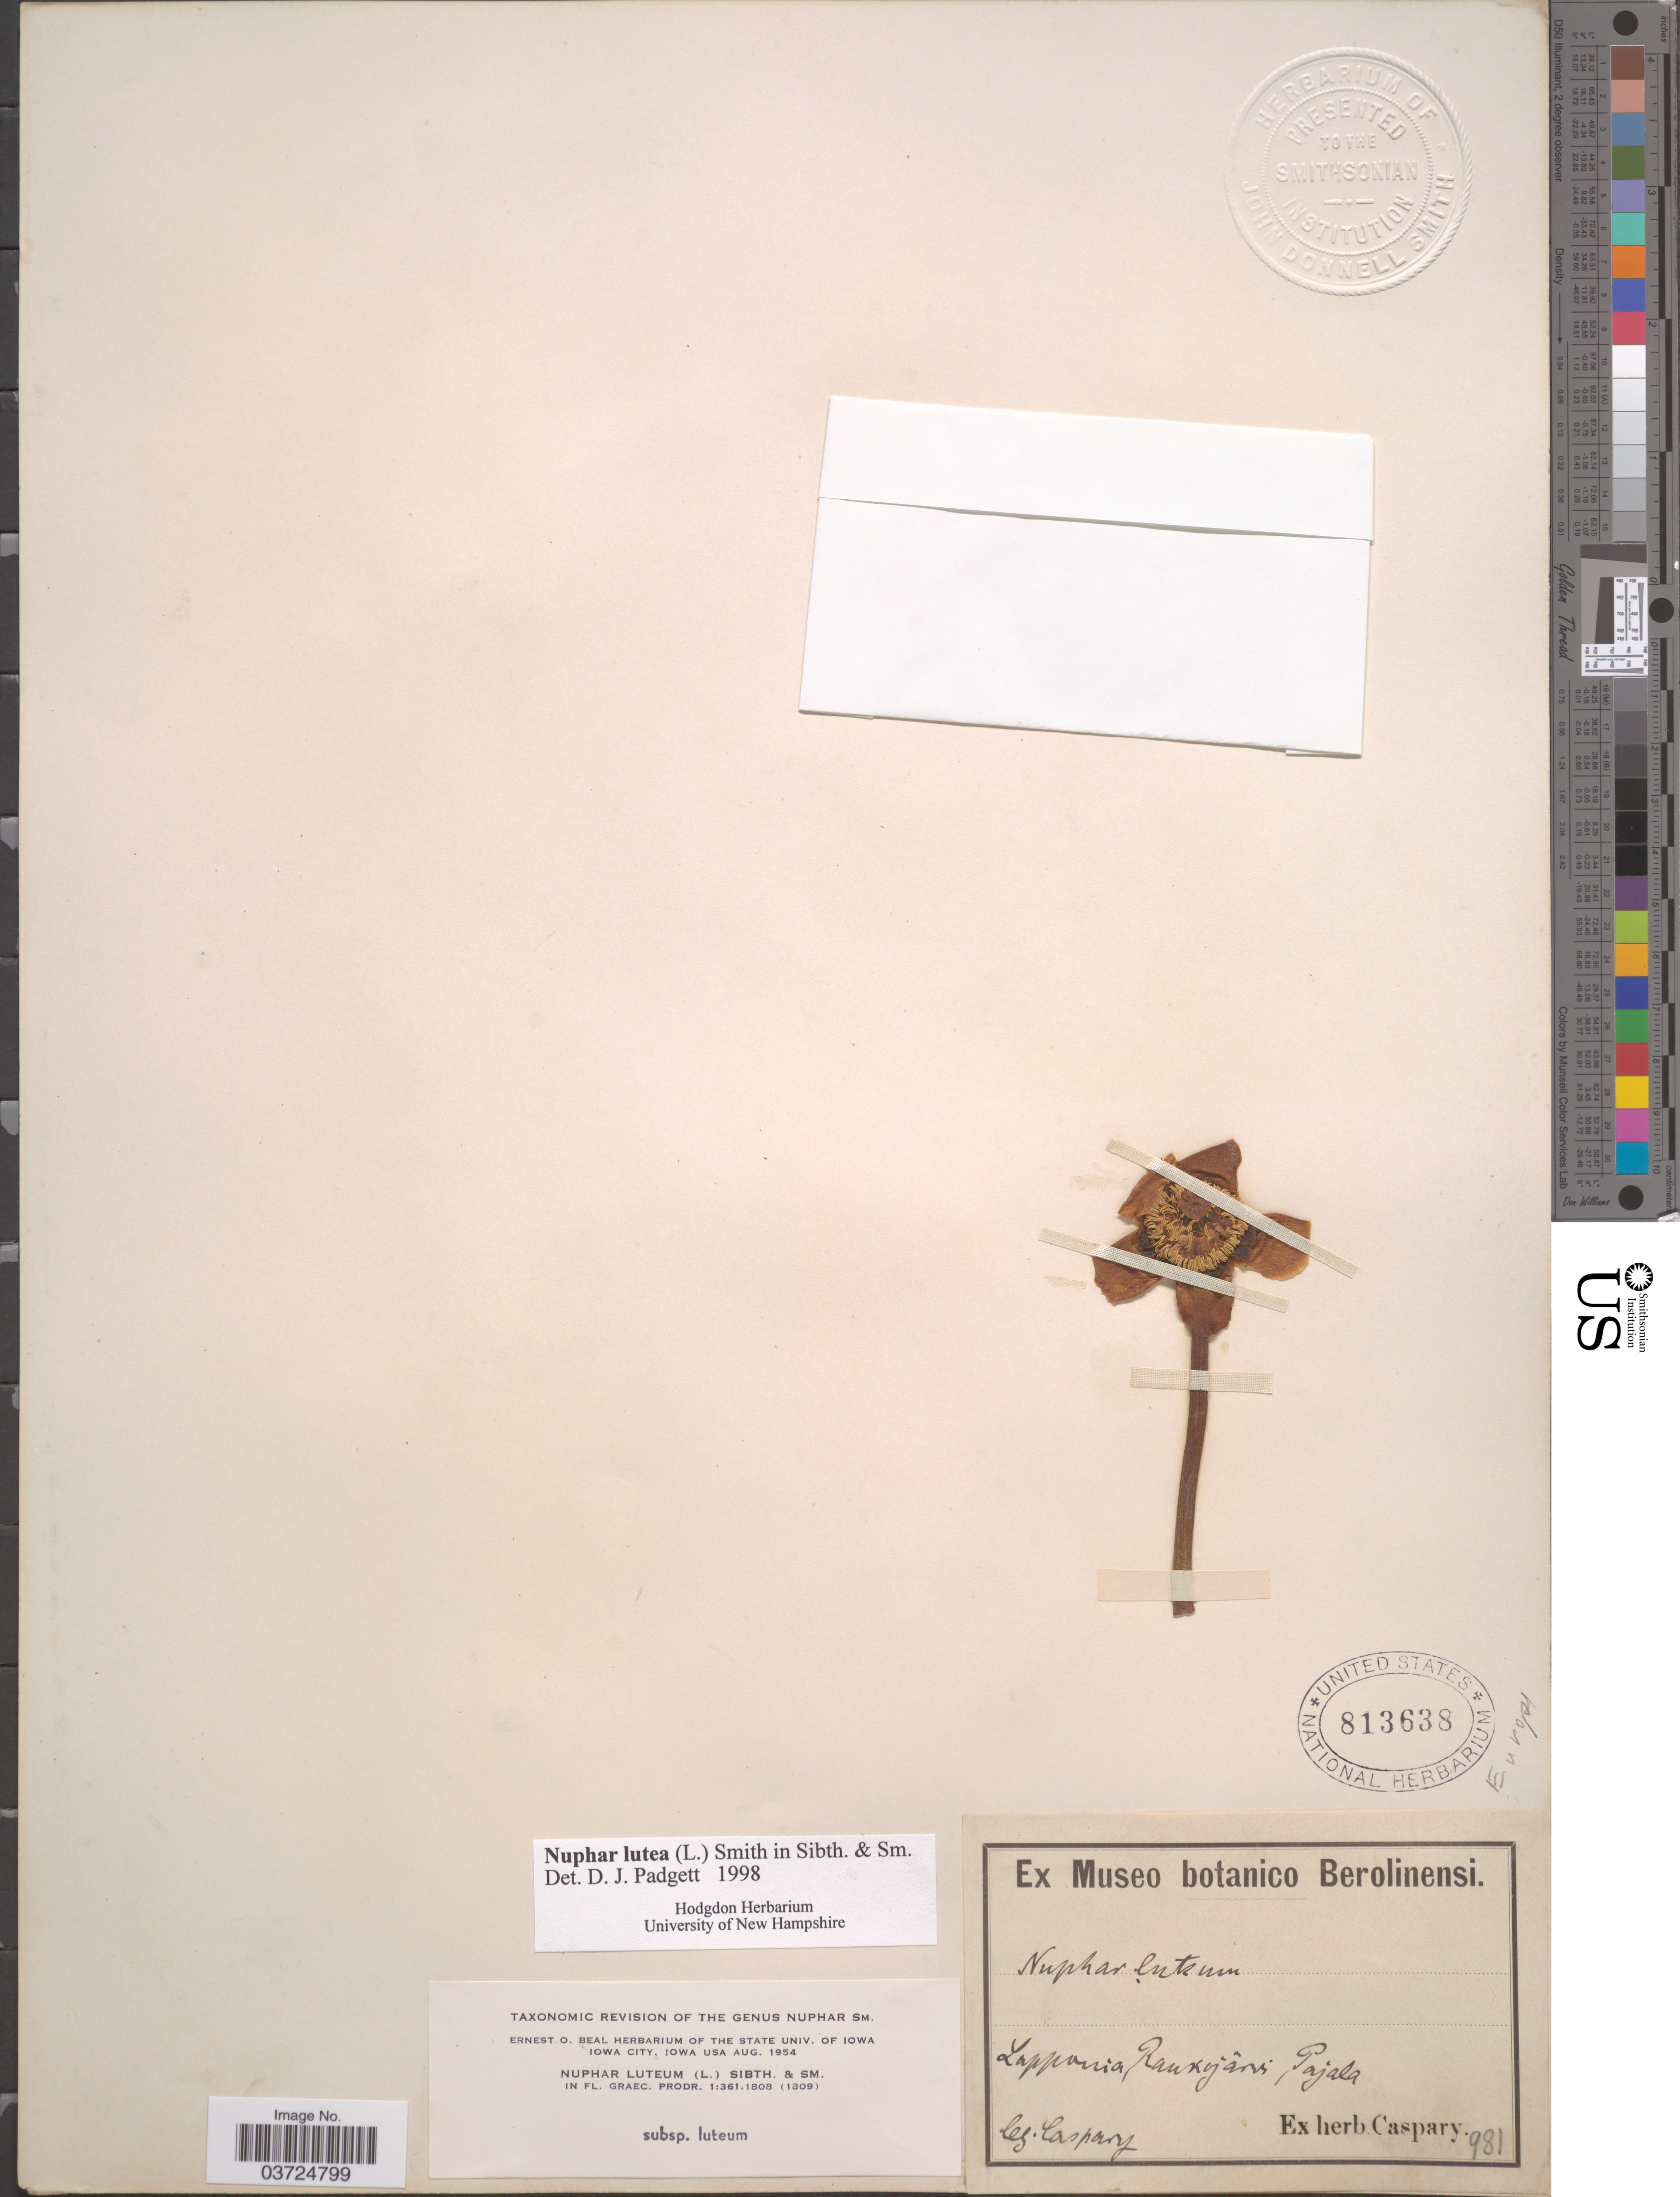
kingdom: Plantae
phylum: Tracheophyta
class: Magnoliopsida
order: Nymphaeales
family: Nymphaeaceae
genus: Nuphar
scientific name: Nuphar lutea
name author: (L.) Sm.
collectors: J. X. Caspary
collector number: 981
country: Sweden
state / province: Norrbotten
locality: Europe. Lapponia Rauxojâns, Pajala.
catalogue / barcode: US 813638